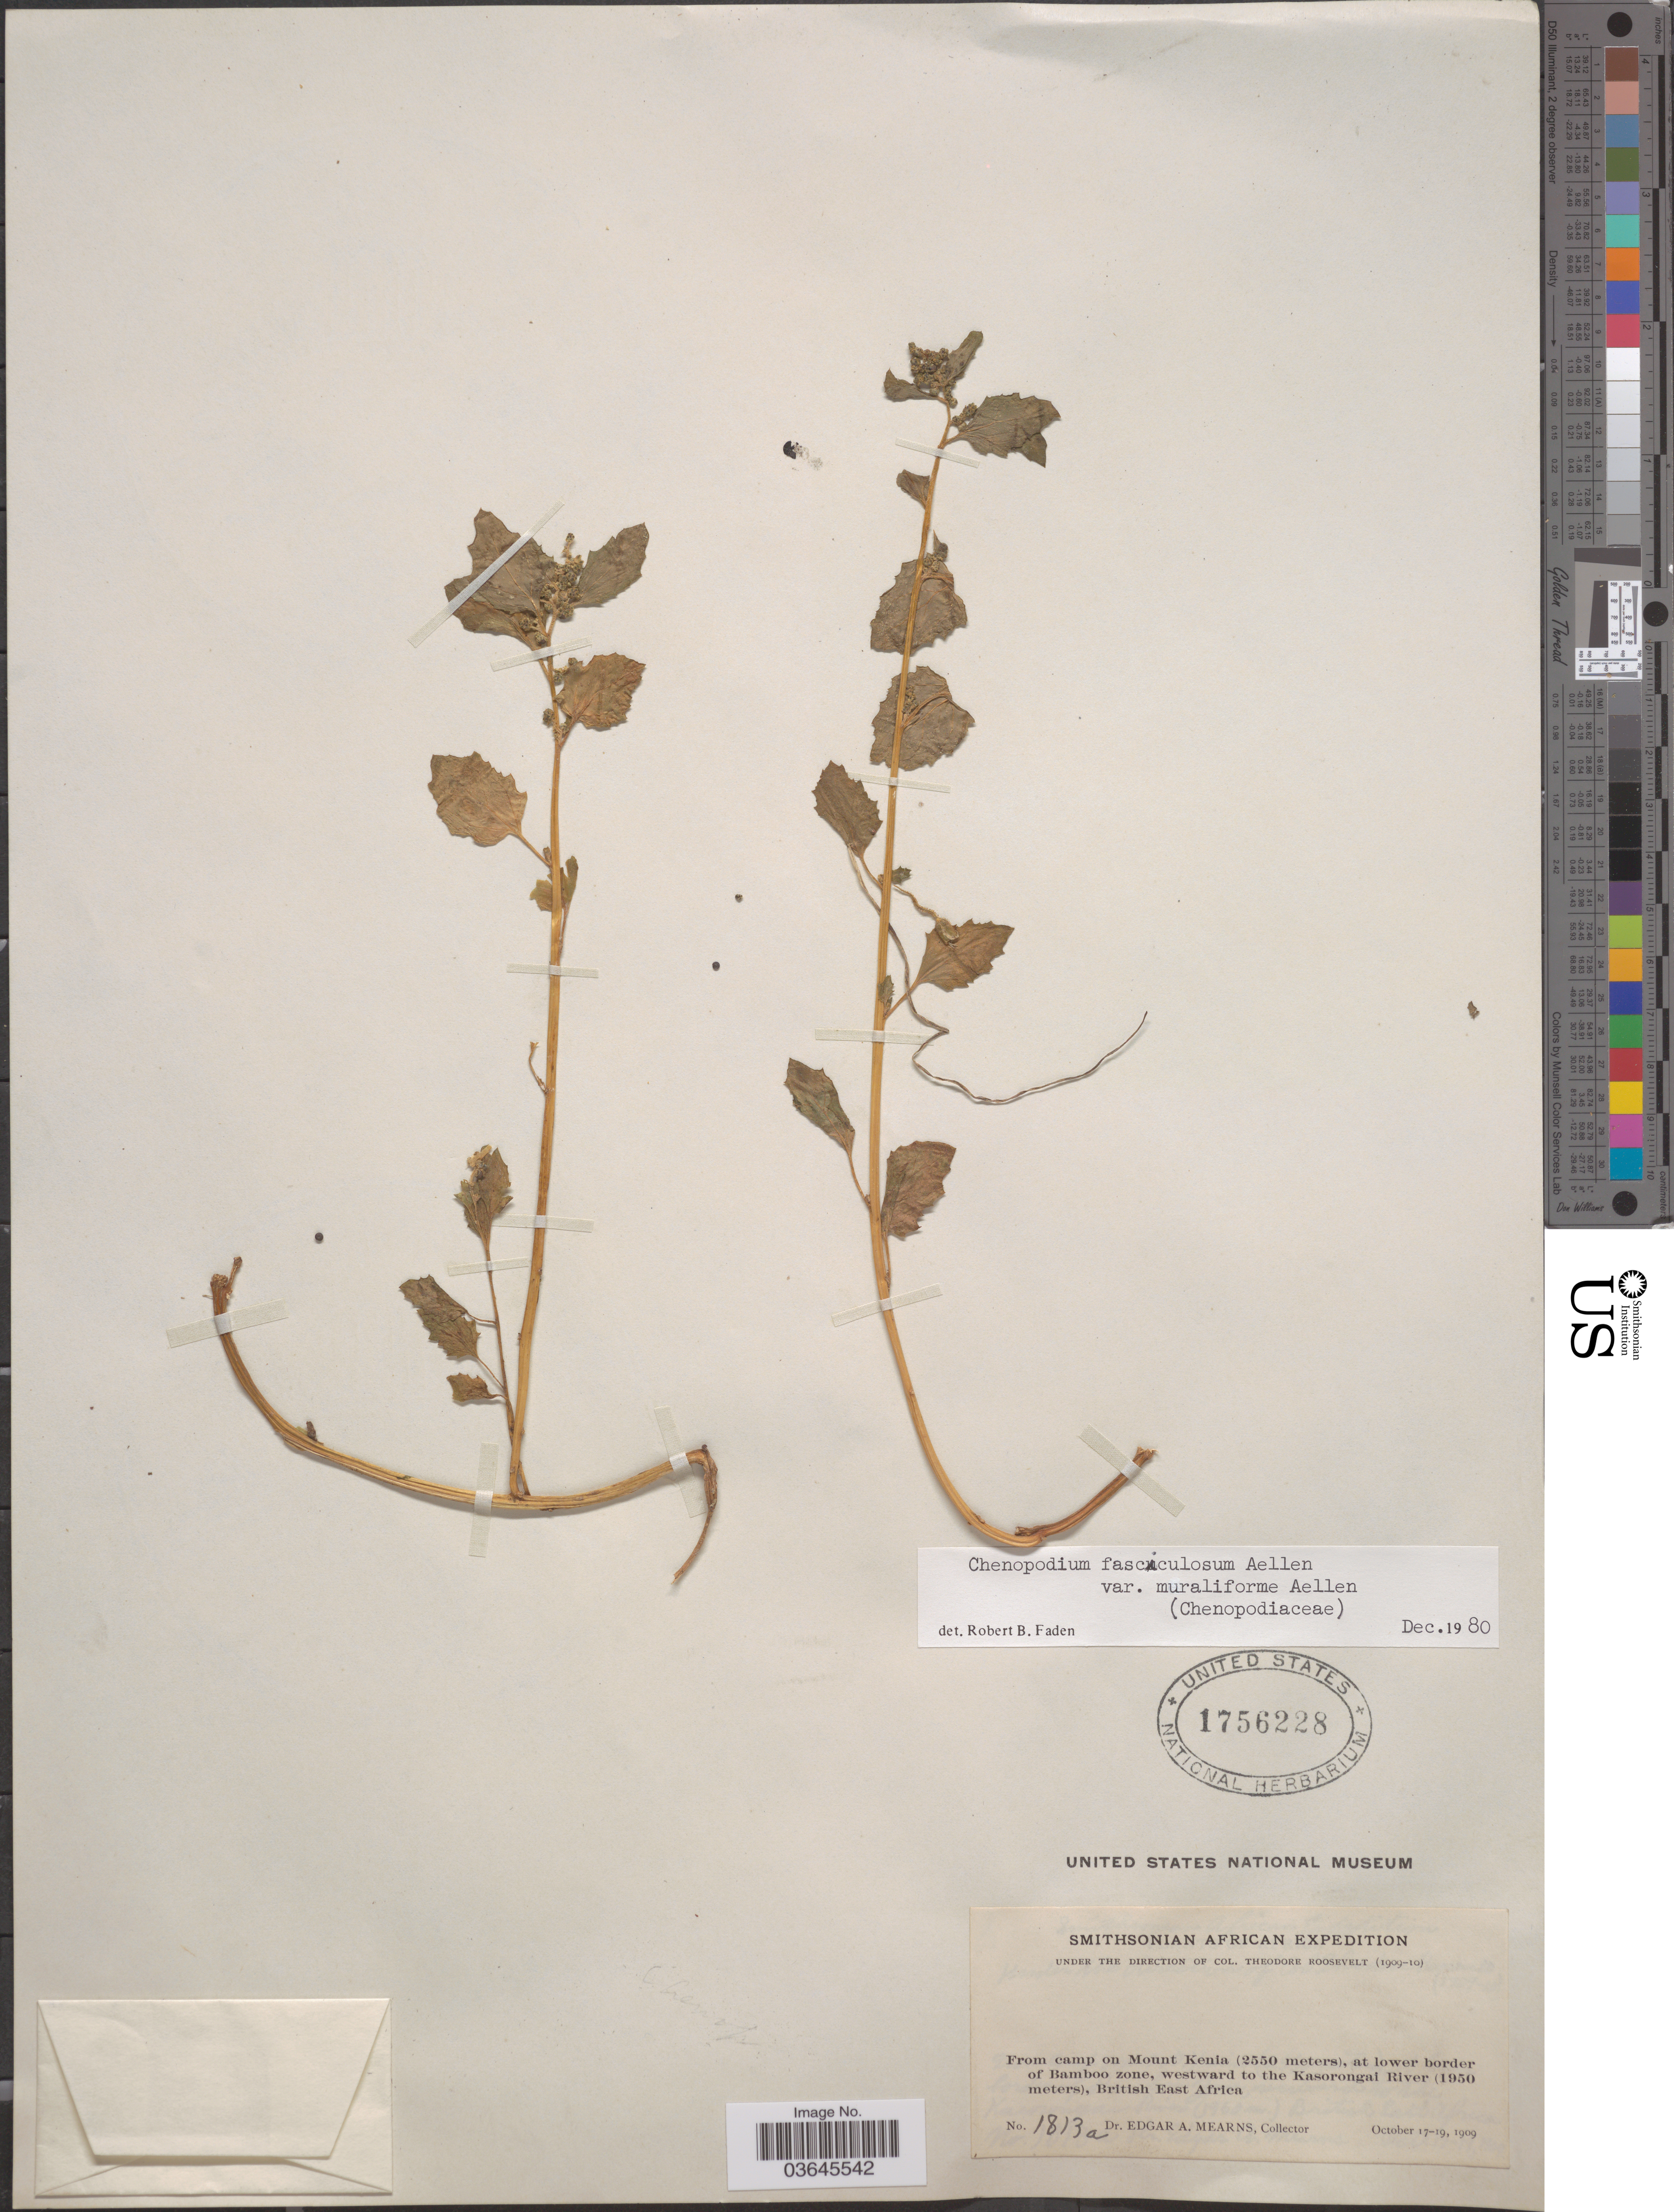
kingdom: Plantae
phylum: Tracheophyta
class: Magnoliopsida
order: Caryophyllales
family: Amaranthaceae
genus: Chenopodium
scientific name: Chenopodium fasciculosum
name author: Aellen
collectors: E. A. Mearns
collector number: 1813a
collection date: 1909-10-17/1909-10-19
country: Kenya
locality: From camp on Mount Kenia, at lower border of Bamboo zone, westward to the Kasorongai River, British East Africa.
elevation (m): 1950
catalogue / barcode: US 1756228